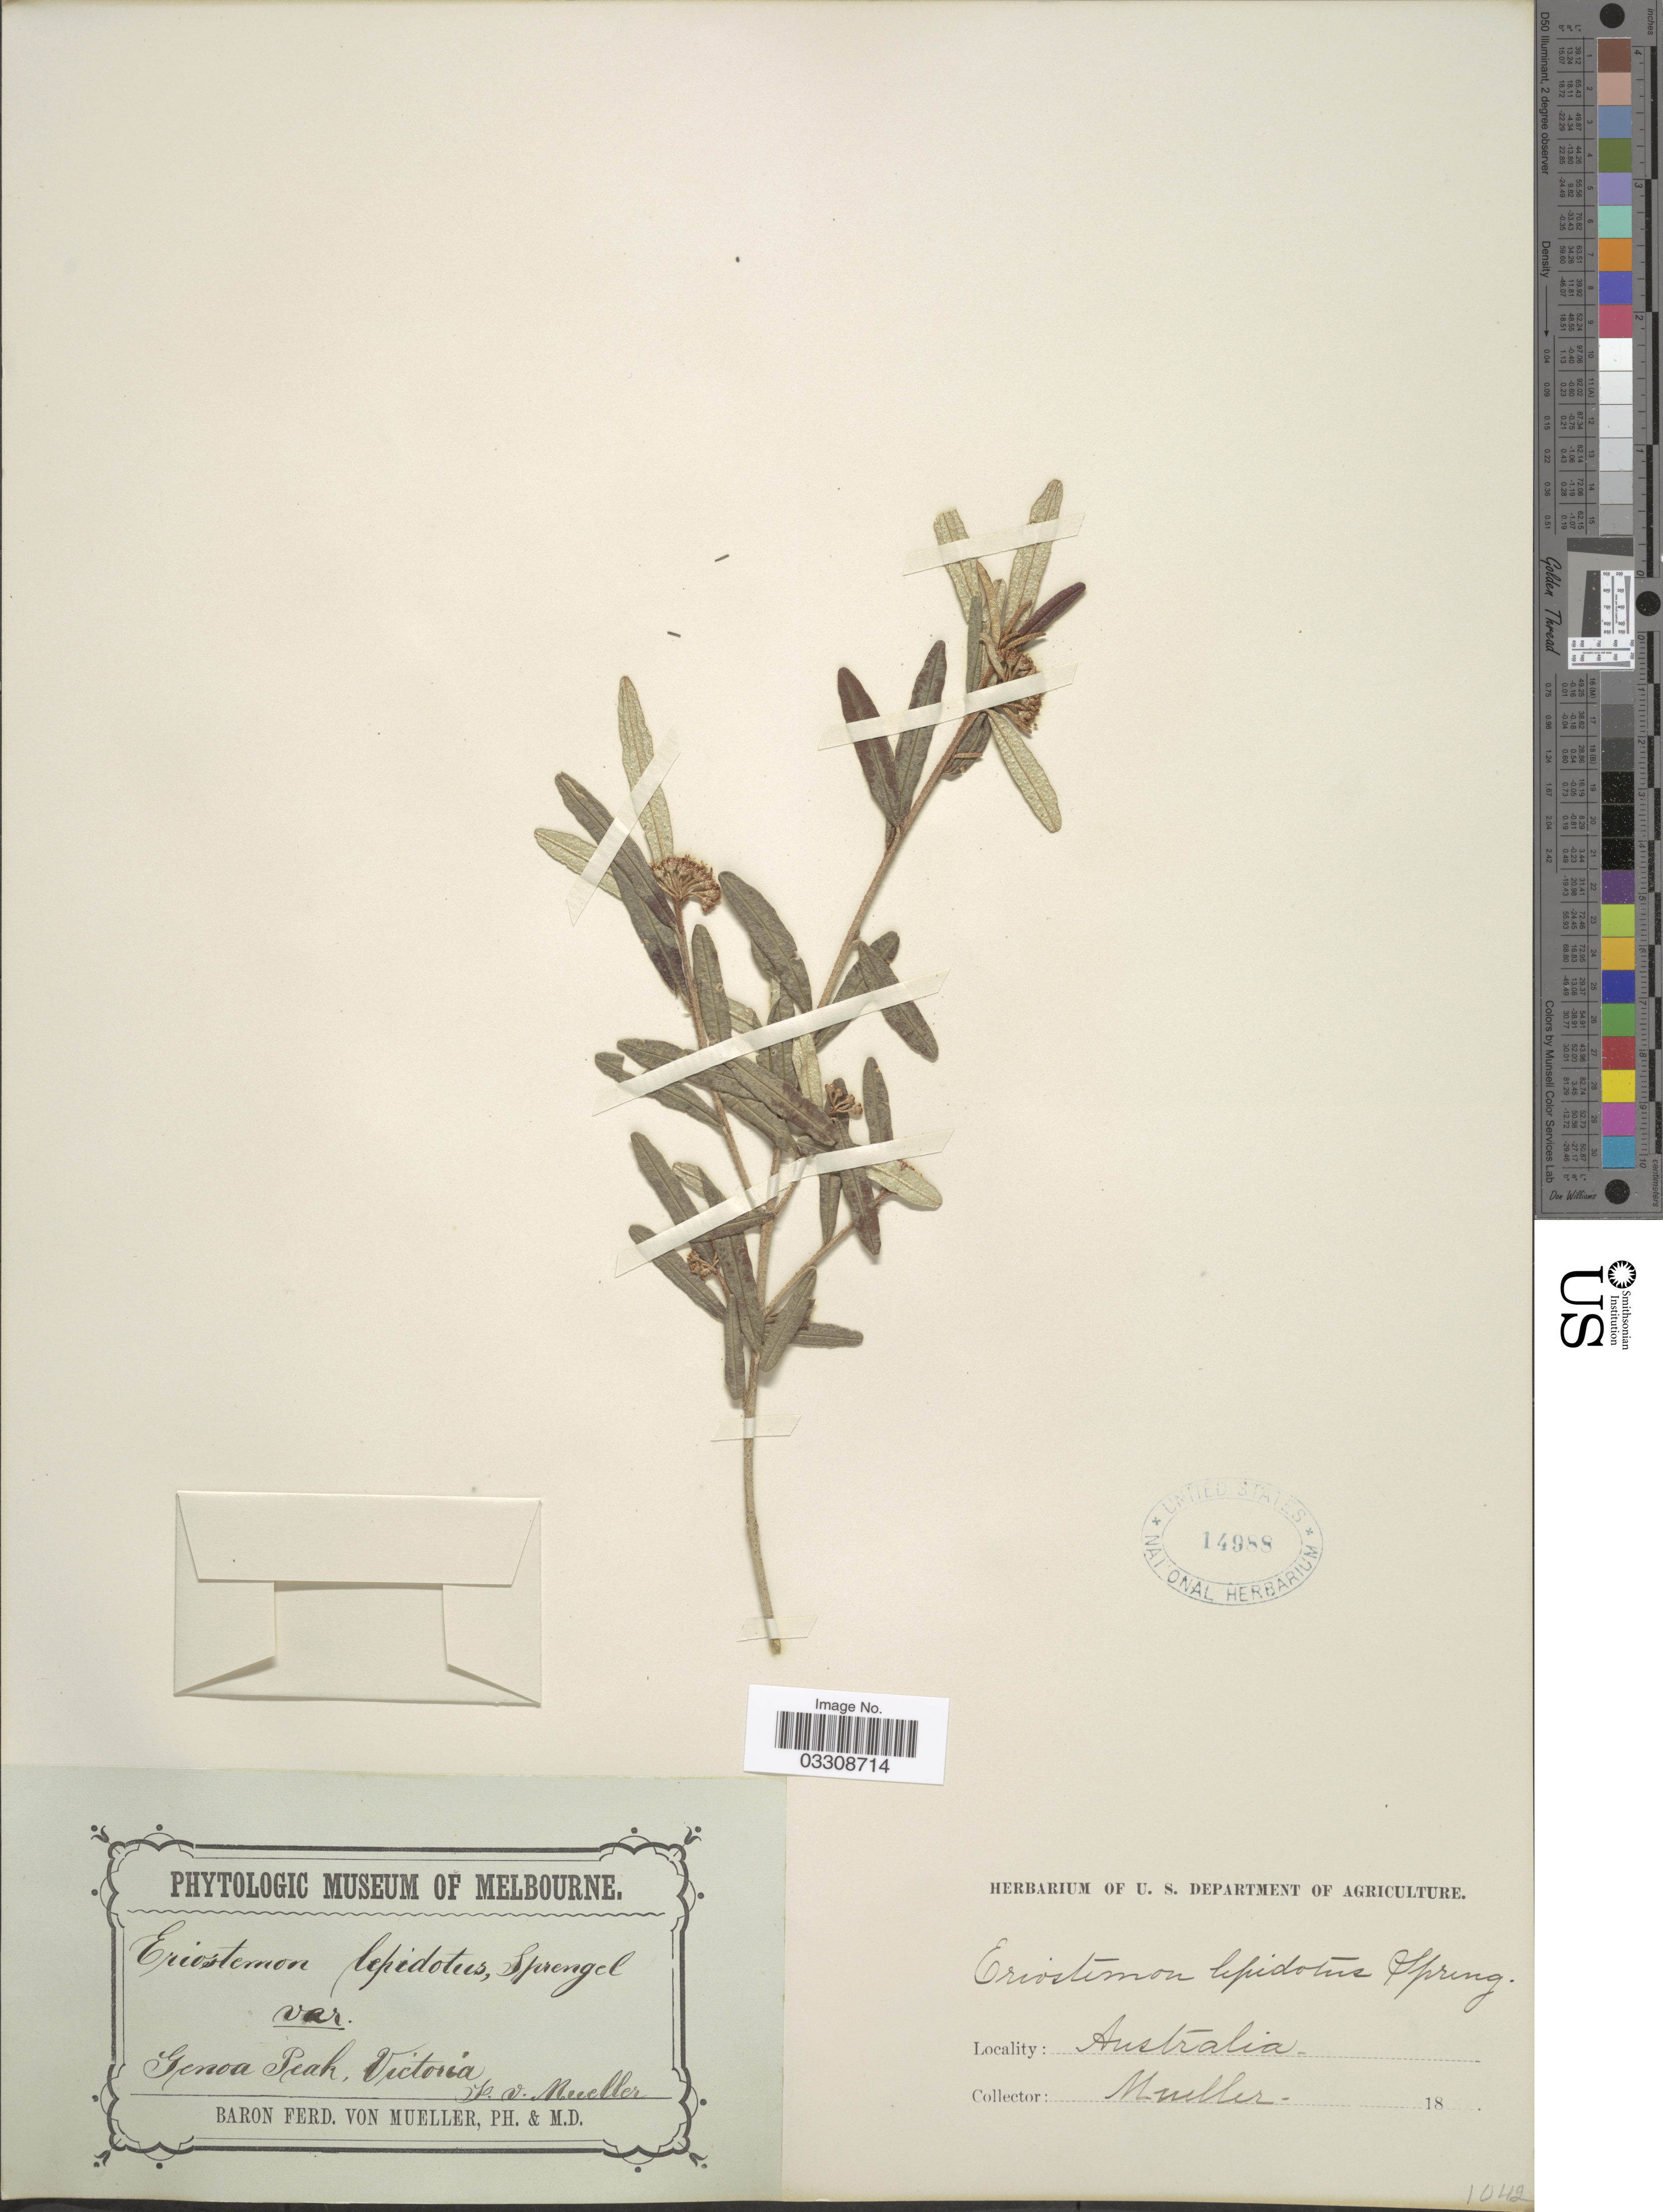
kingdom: Plantae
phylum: Tracheophyta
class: Magnoliopsida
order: Sapindales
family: Rutaceae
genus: Eriostemon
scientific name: Eriostemon lepidotus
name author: Spreng.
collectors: F. Mueller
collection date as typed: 18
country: Australia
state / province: Victoria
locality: Genoa Peak, Victoria.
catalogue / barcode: US 14988